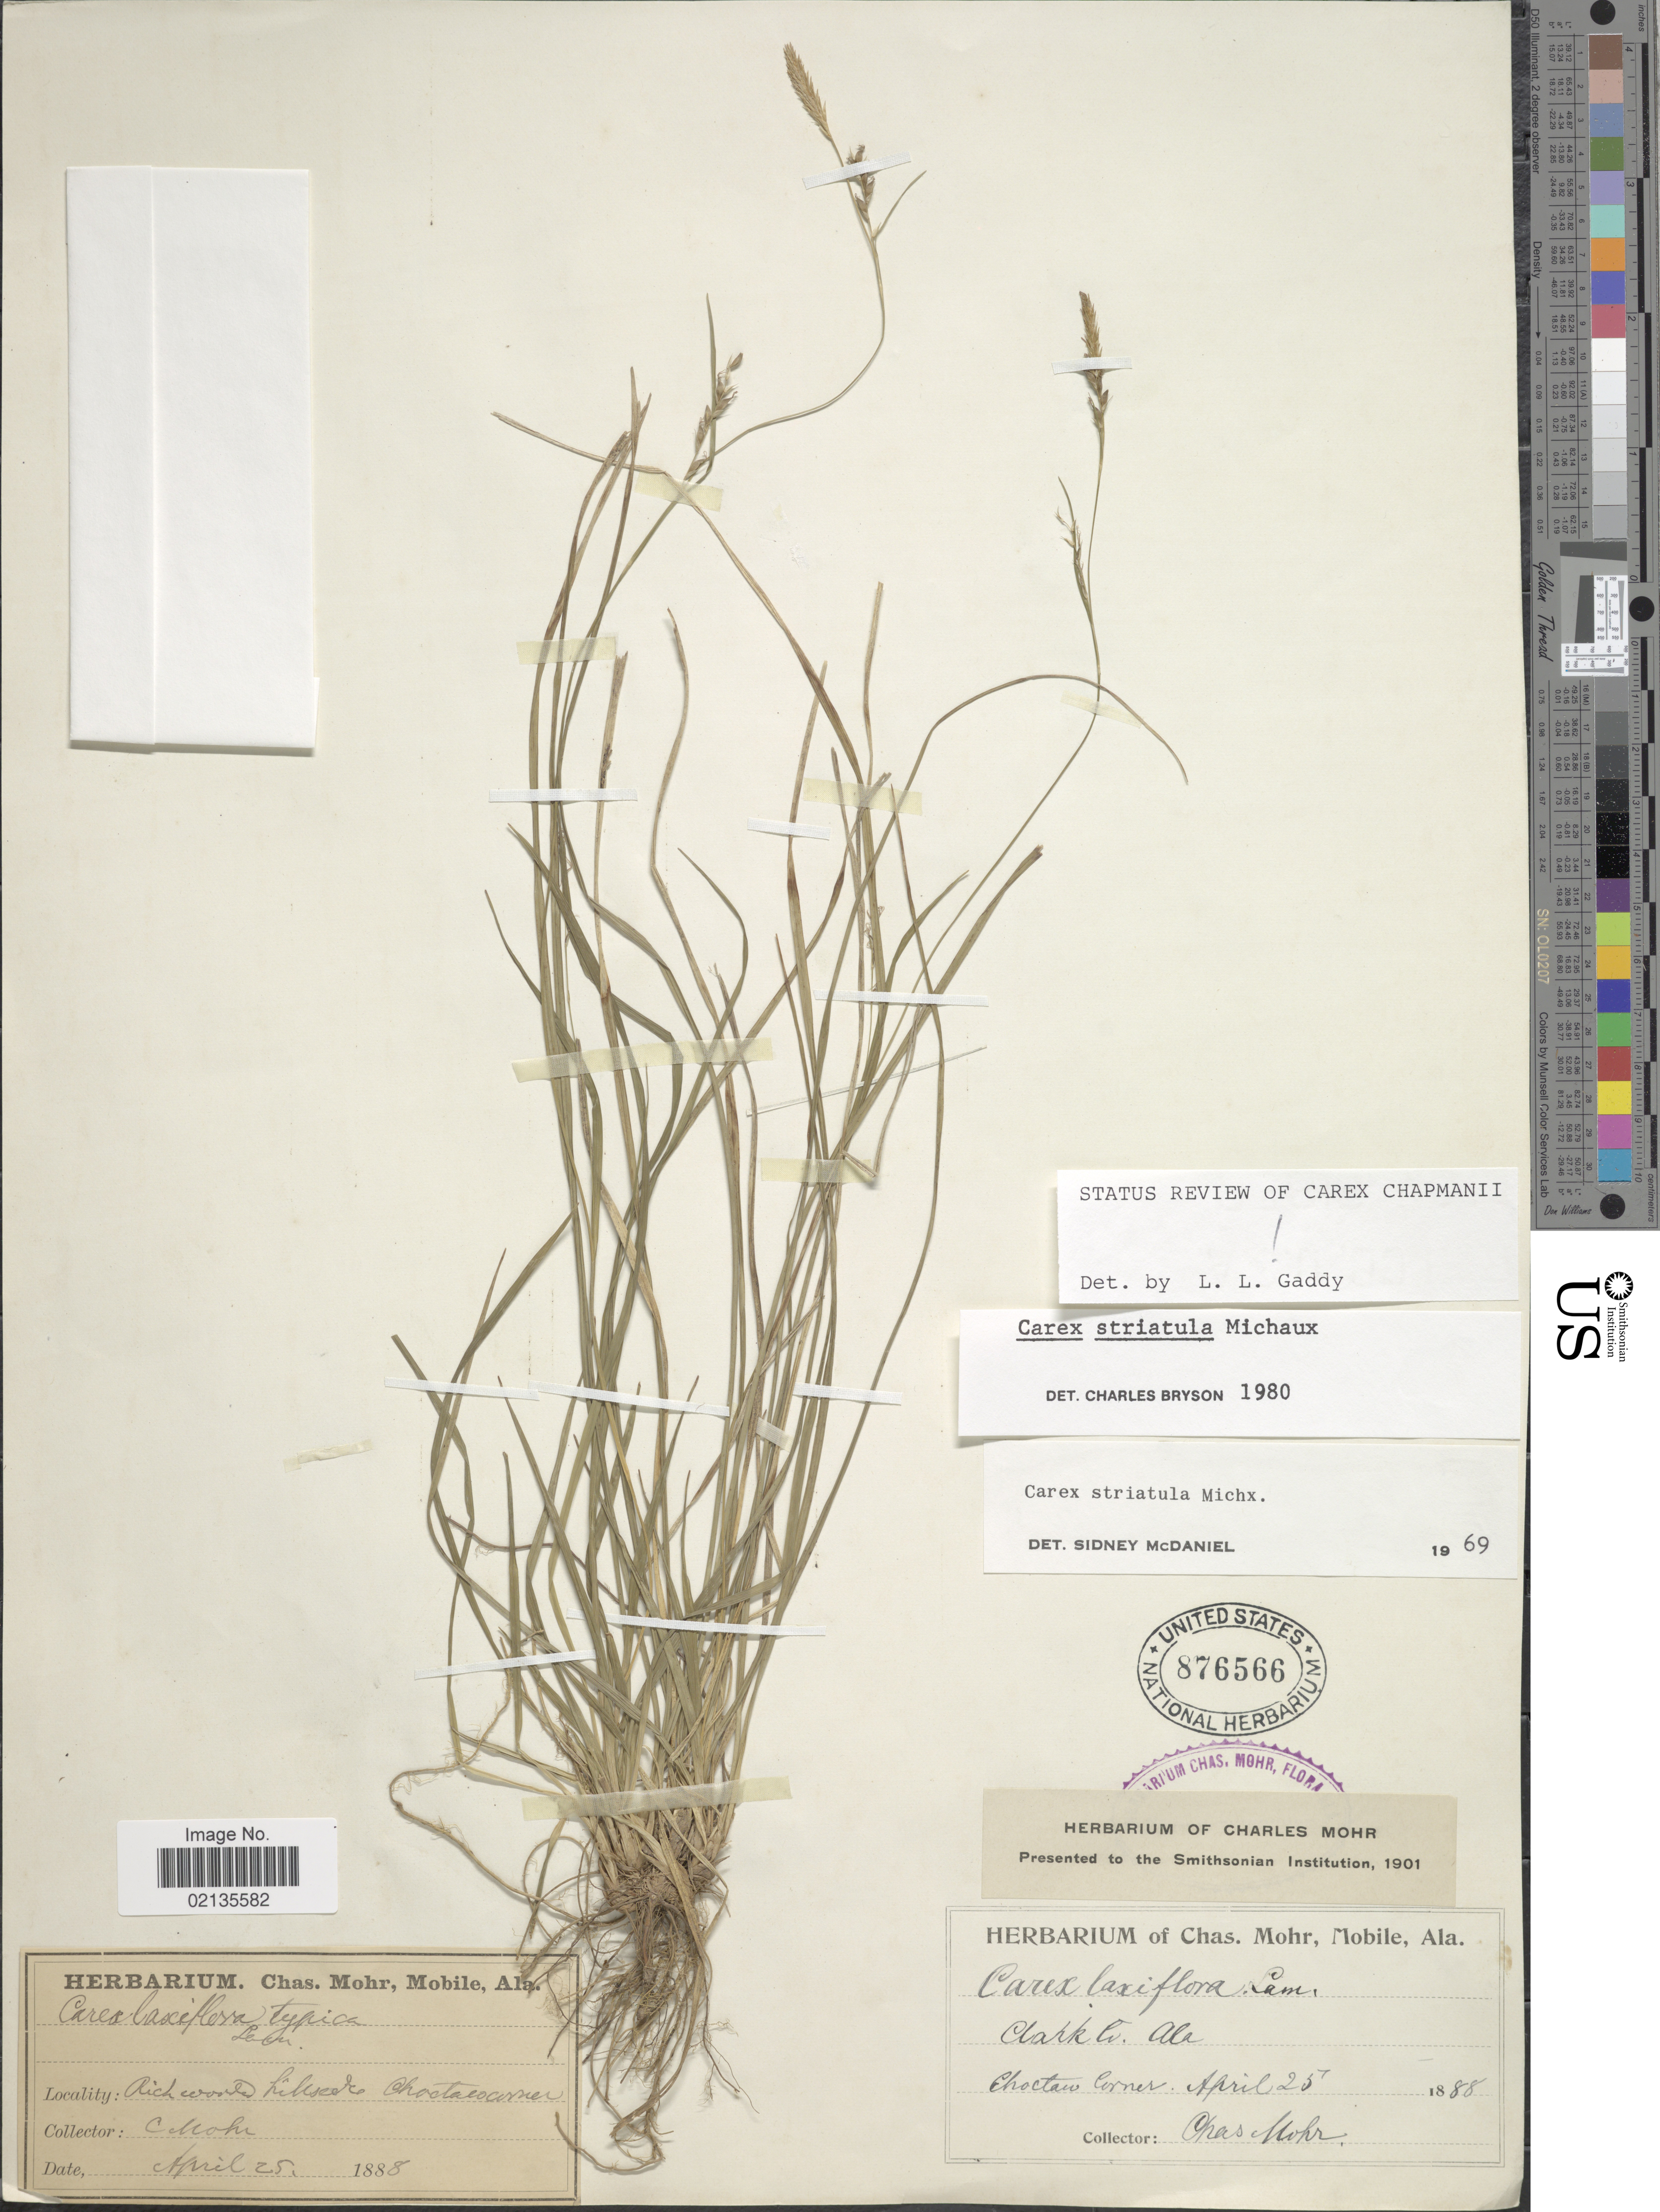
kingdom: Plantae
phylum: Tracheophyta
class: Liliopsida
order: Poales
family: Cyperaceae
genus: Carex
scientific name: Carex striatula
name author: Michx.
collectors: Mohr, C. T. (herbarium)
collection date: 1888-04-25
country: United States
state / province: Alabama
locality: Rich woods hillside, Choctaw Corner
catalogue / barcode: US 876566